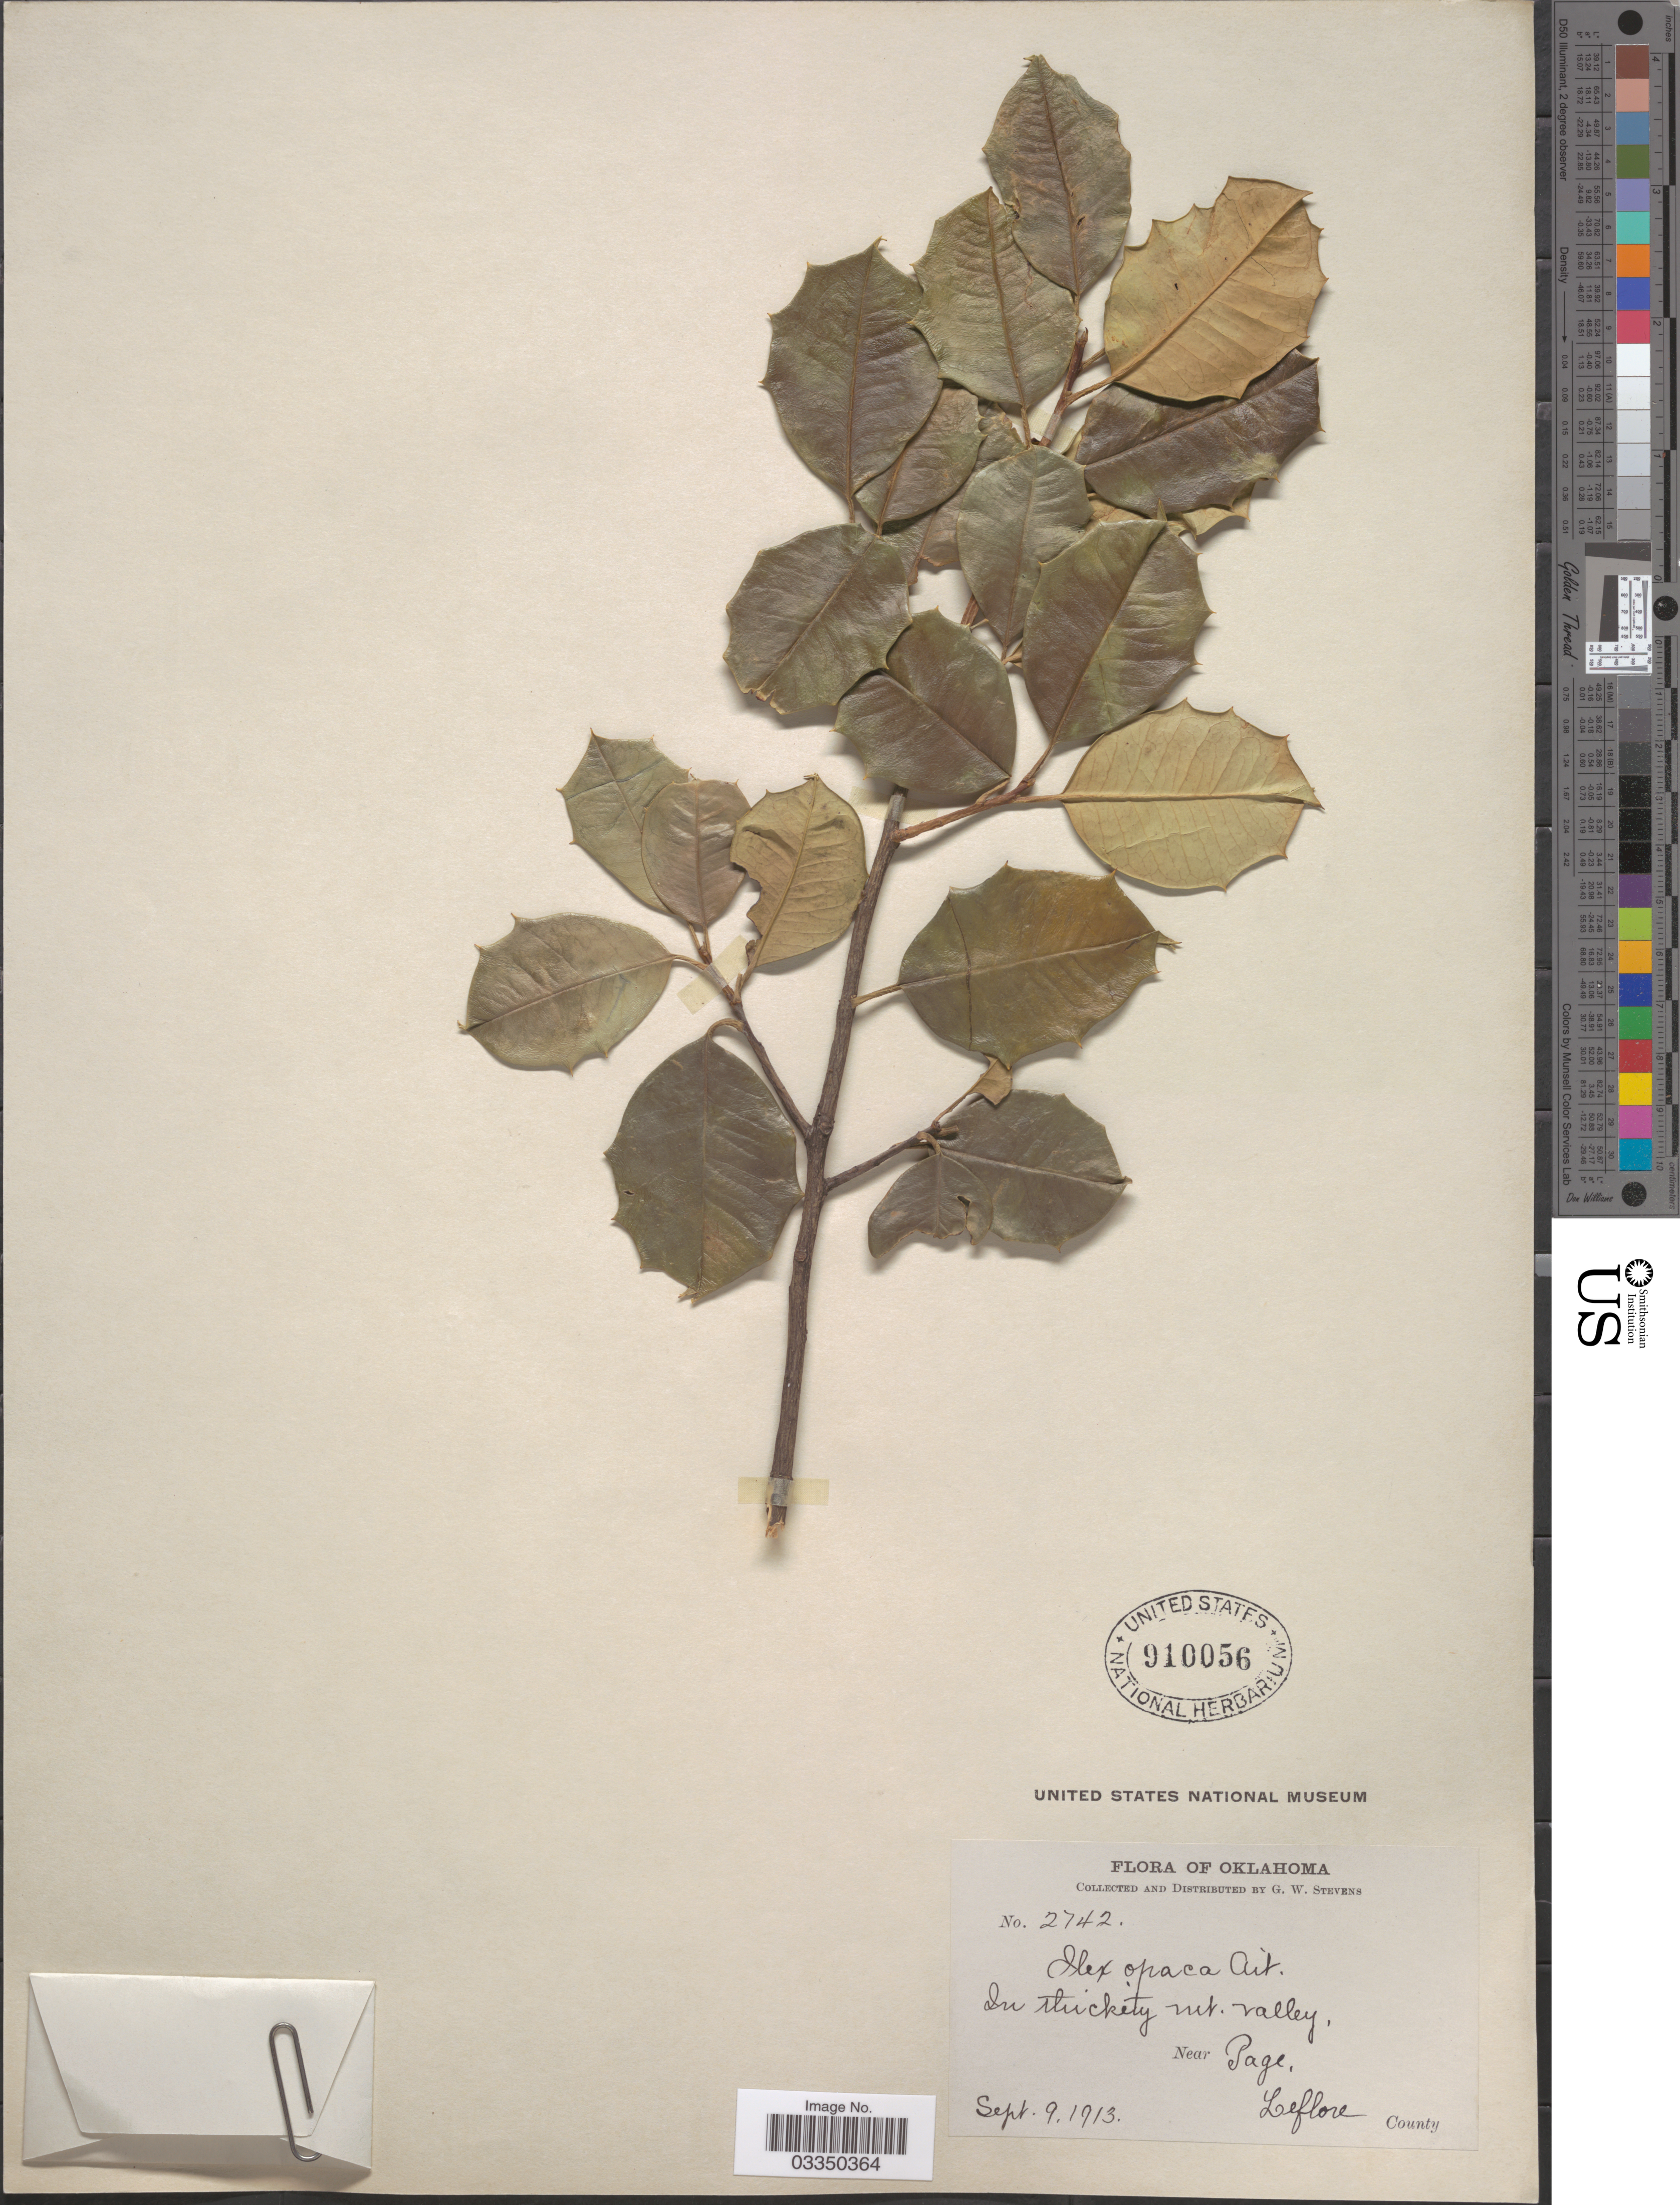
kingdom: Plantae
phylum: Tracheophyta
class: Magnoliopsida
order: Aquifoliales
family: Aquifoliaceae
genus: Ilex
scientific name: Ilex opaca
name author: Aiton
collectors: G. W. Stevens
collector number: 2742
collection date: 1913-09-09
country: United States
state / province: Oklahoma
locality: In thicket mt. vallet, Near Page, Leflore County.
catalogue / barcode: US 910056